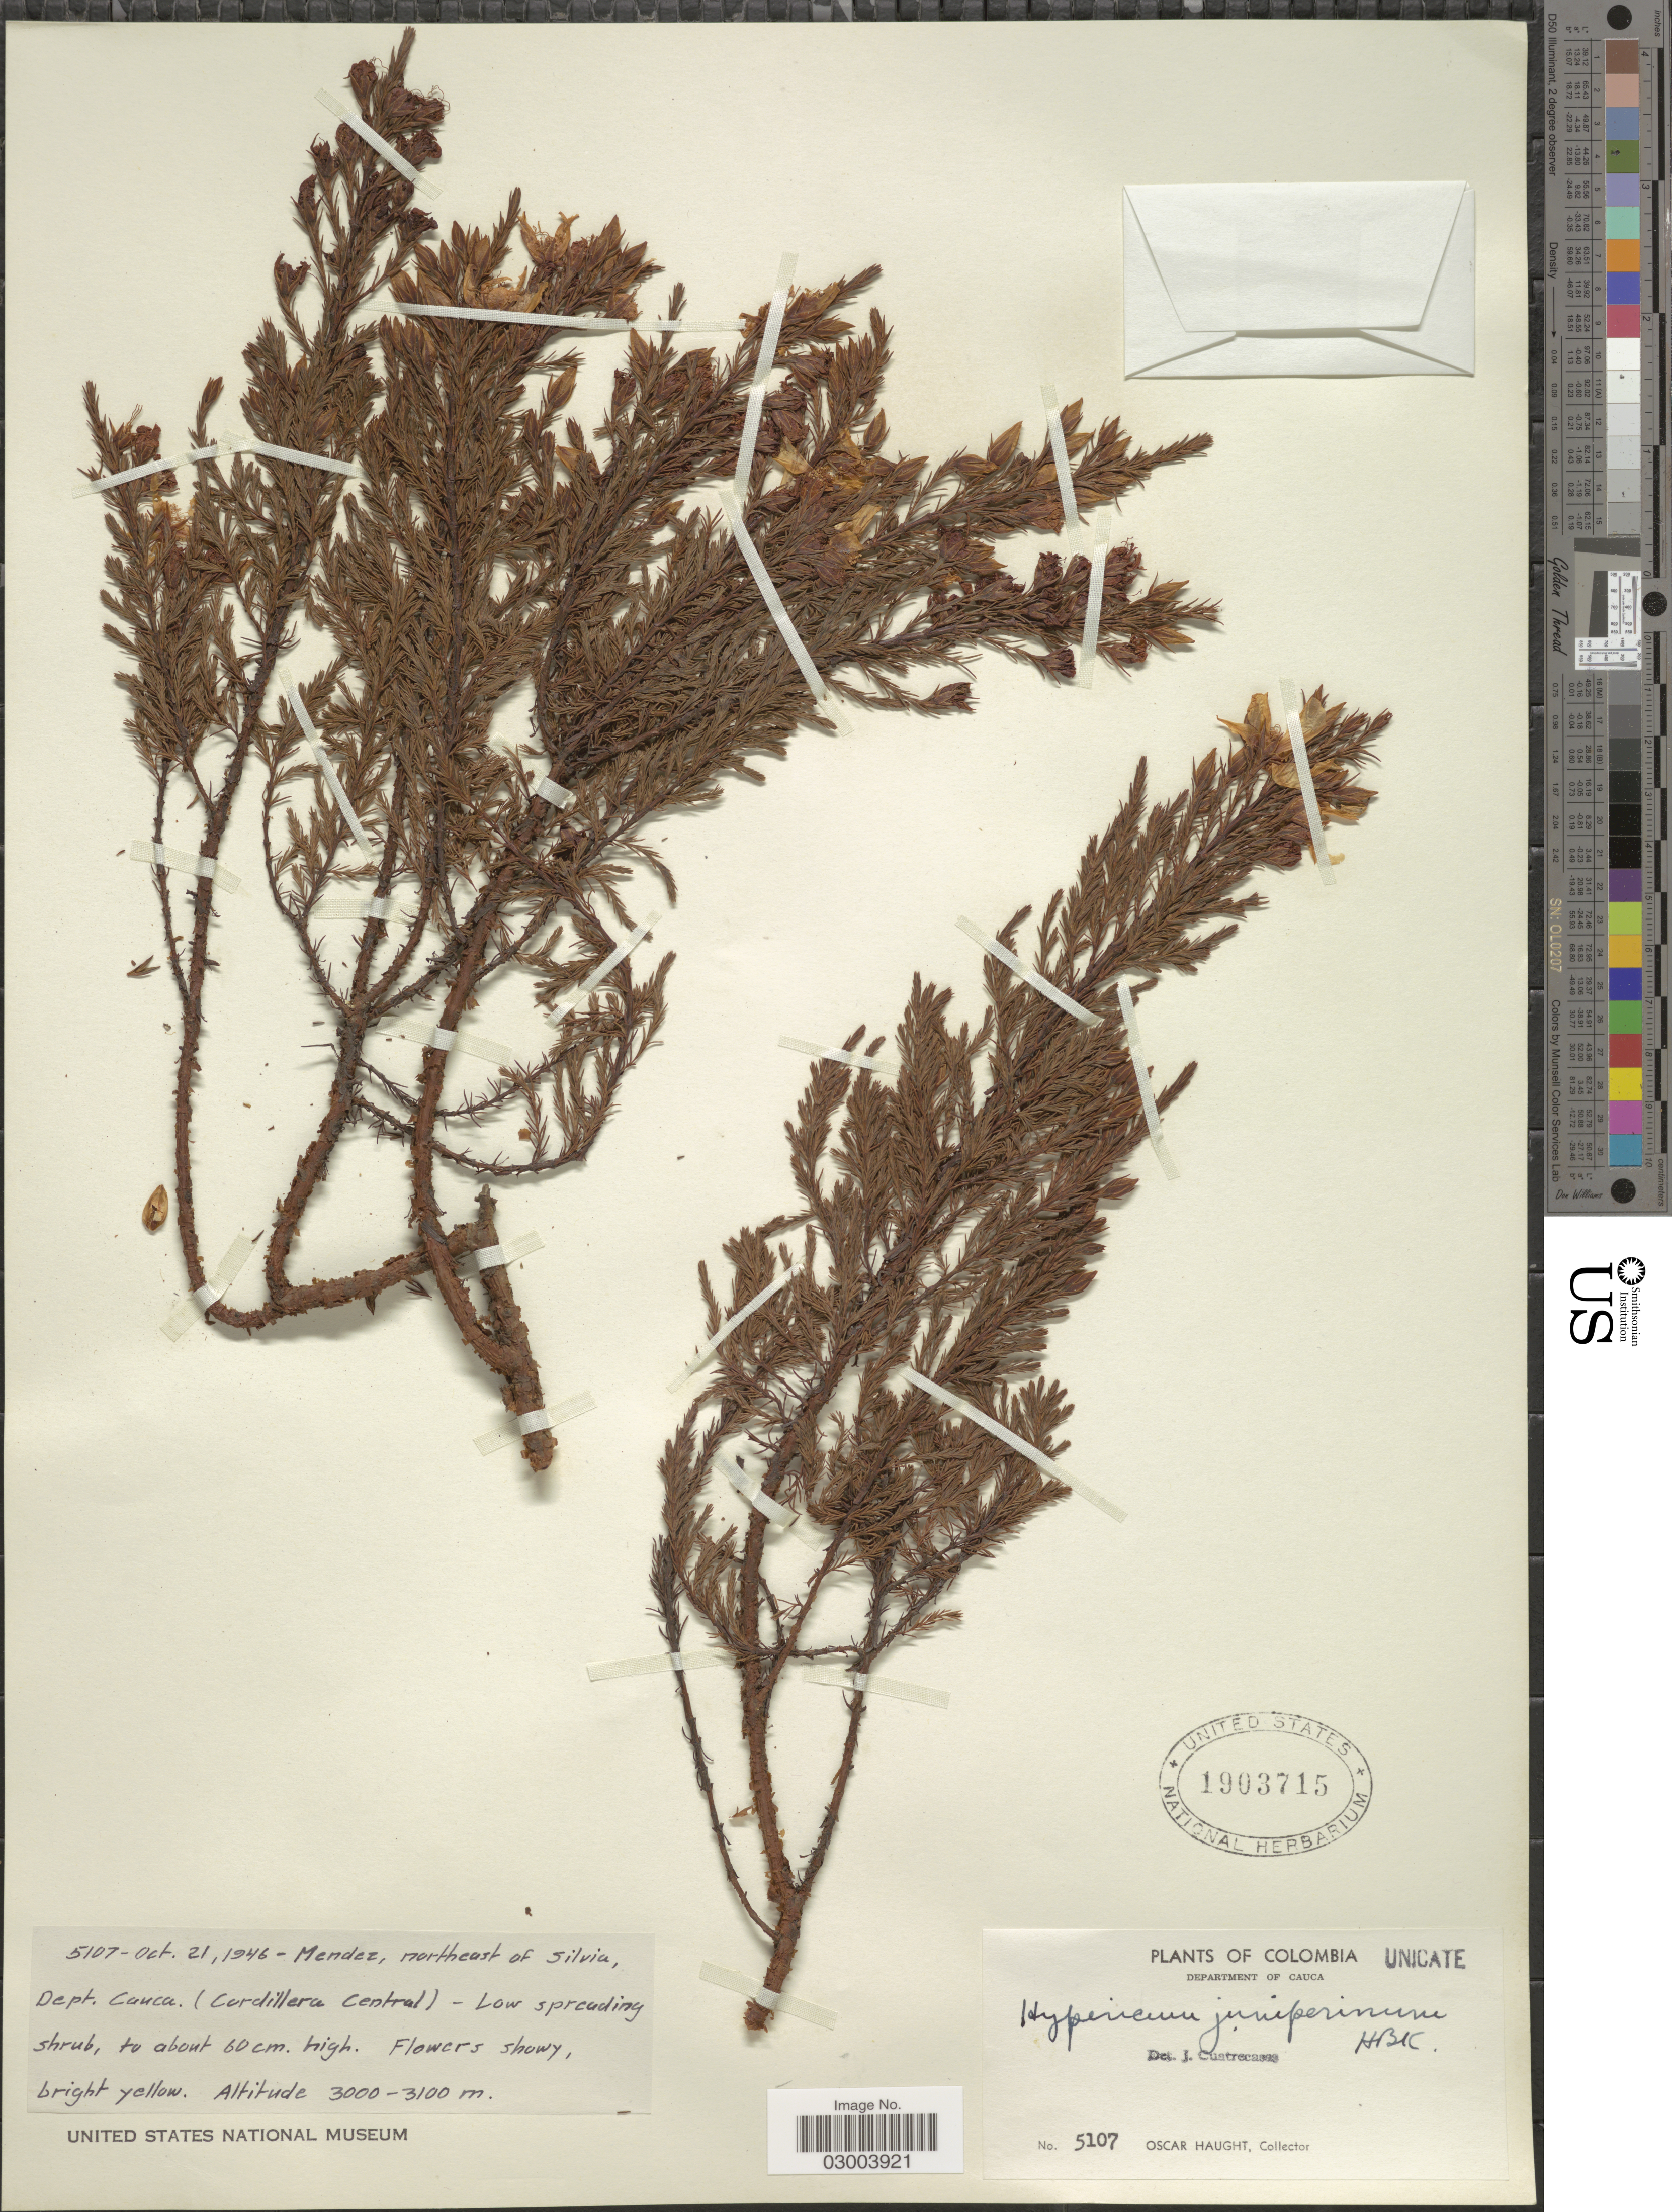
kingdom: Plantae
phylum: Tracheophyta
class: Magnoliopsida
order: Malpighiales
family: Hypericaceae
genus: Hypericum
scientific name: Hypericum laricifolium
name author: Juss.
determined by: Strong, M. T., (US), Smithsonian Institution - National Museum of Natural History (UNITED STATES)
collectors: O. Haught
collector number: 5107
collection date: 1946-10-21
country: Colombia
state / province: Cauca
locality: Mendez, northeast of Silvia, Dept. Cauca (Cordillera Central).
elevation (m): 3000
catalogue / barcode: US 1903715